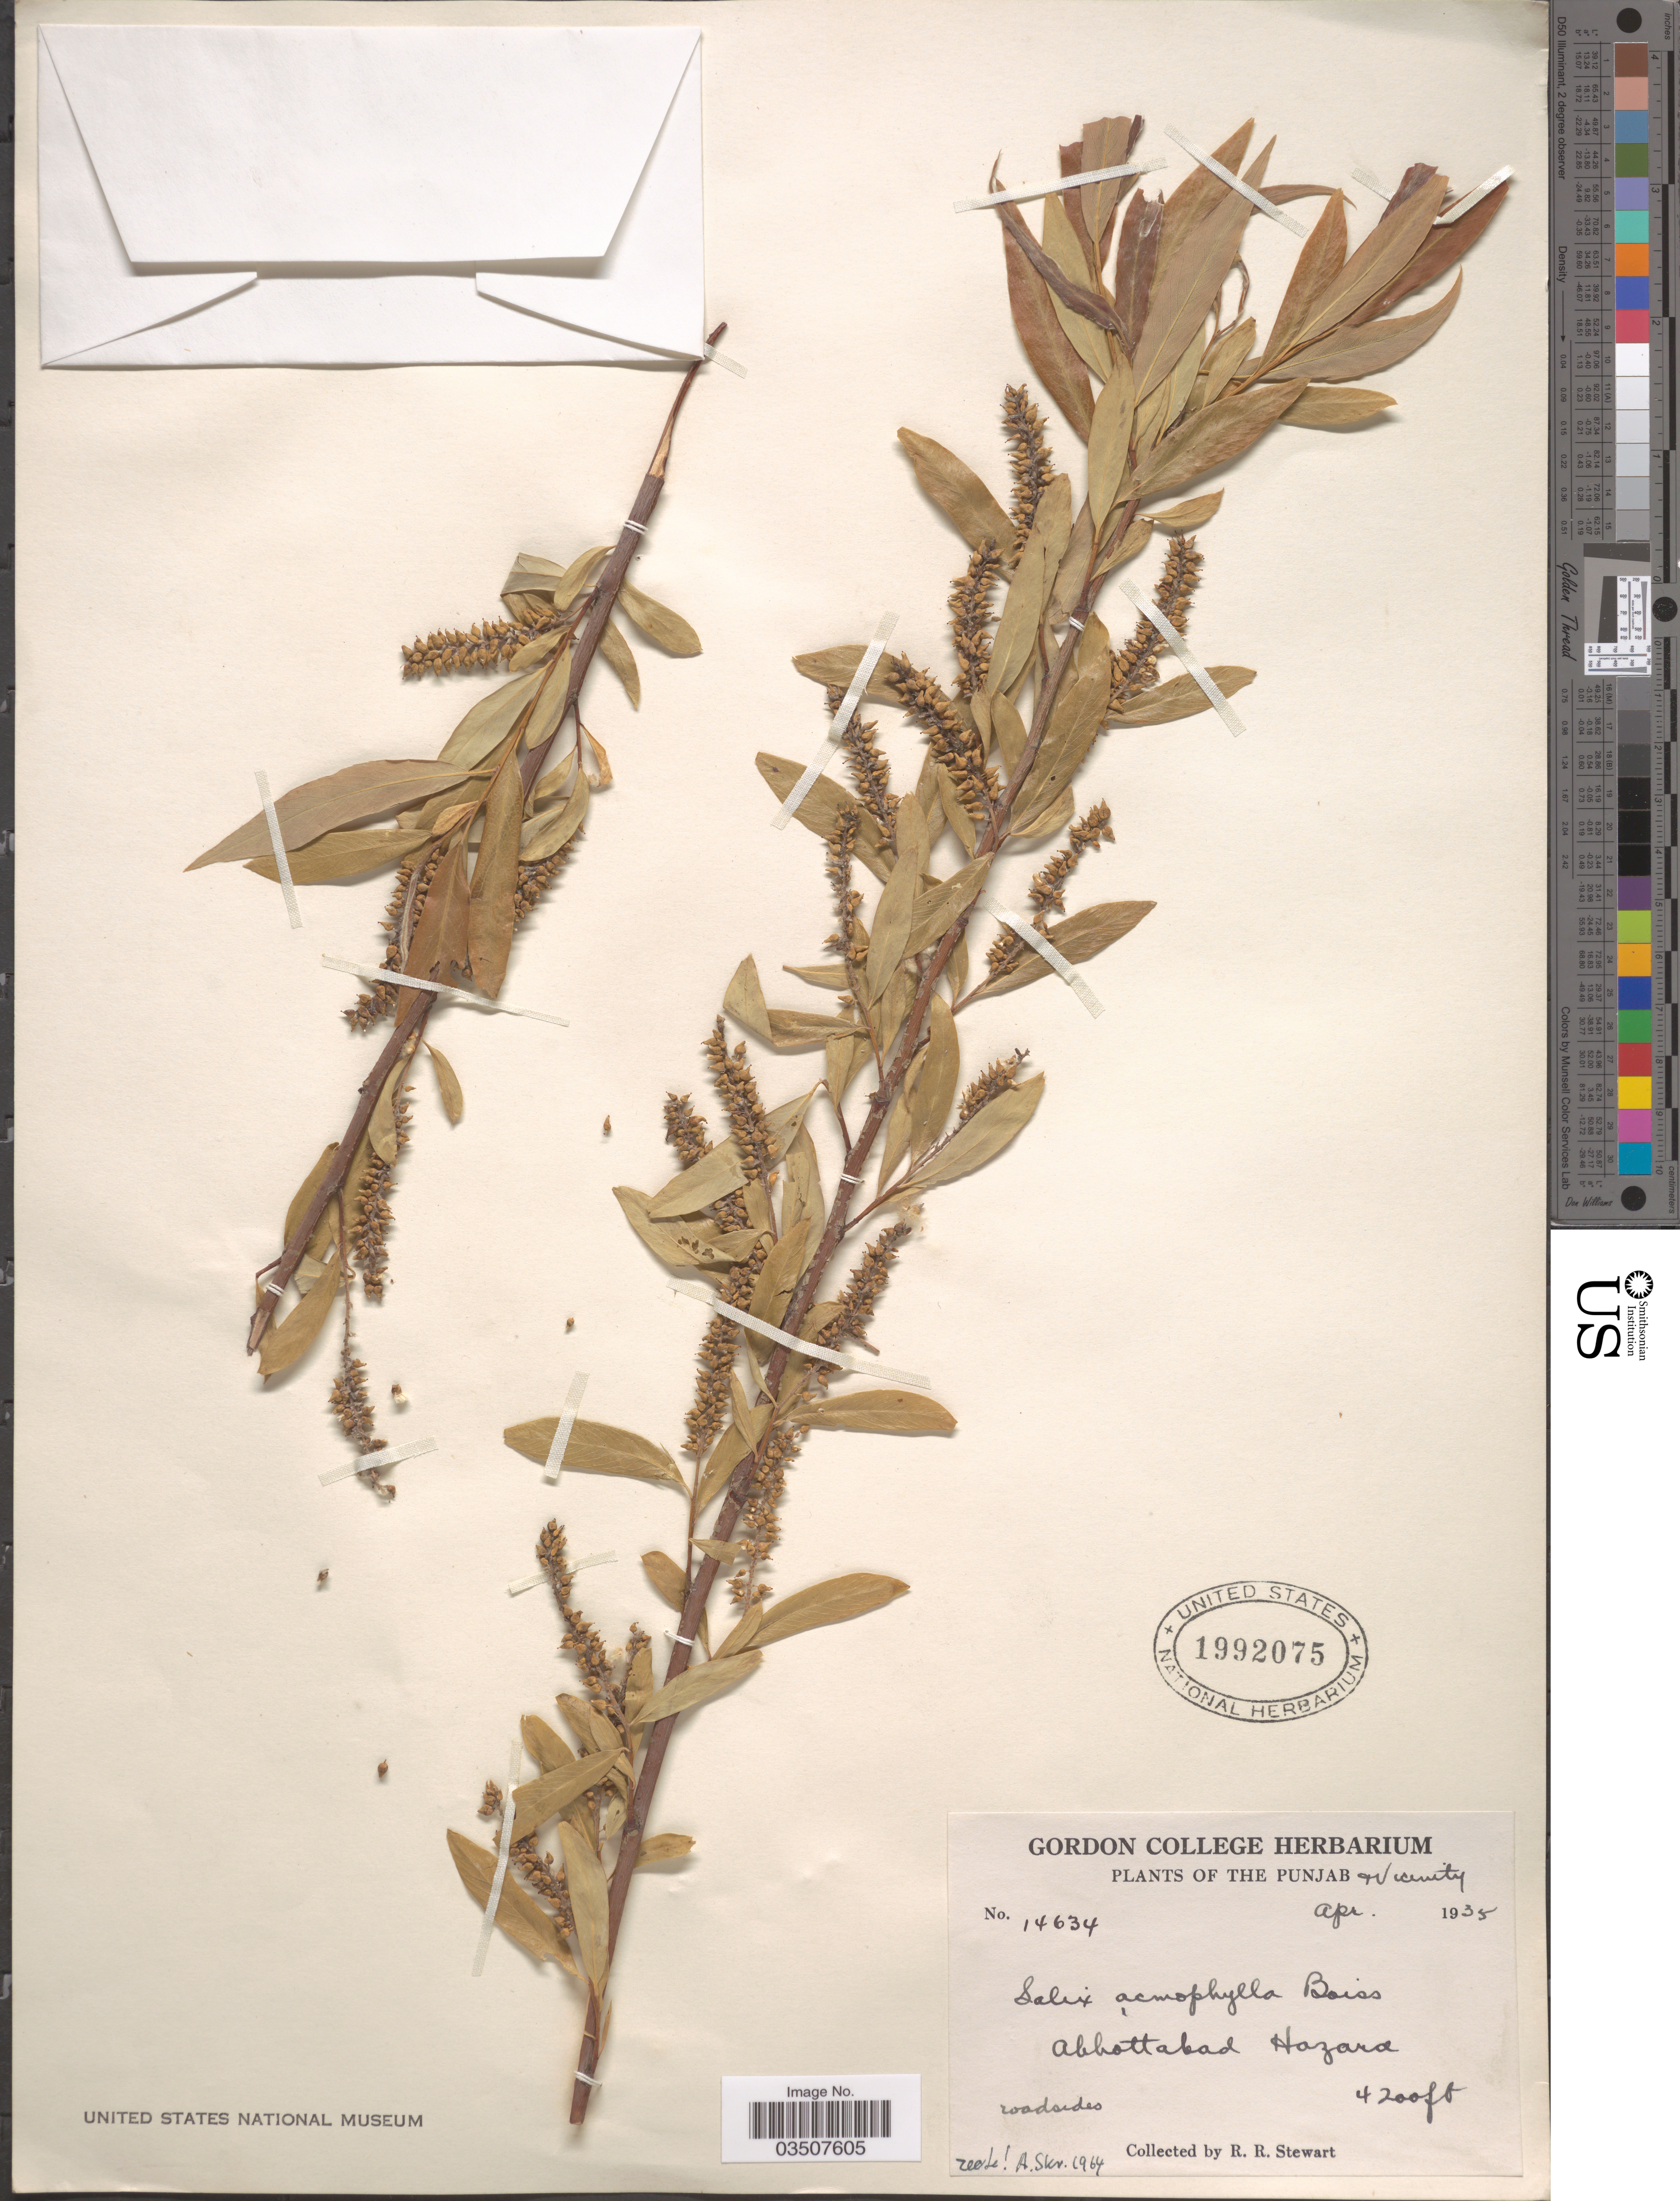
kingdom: Plantae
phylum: Tracheophyta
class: Magnoliopsida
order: Malpighiales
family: Salicaceae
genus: Salix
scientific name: Salix acmophylla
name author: Boiss.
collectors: R. Stewart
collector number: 14634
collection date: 1935-04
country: Pakistan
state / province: Khyber Pakhtunkhwa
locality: The Punjab & vicinity. Abbottabad Hazara.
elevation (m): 1280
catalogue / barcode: US 1992075